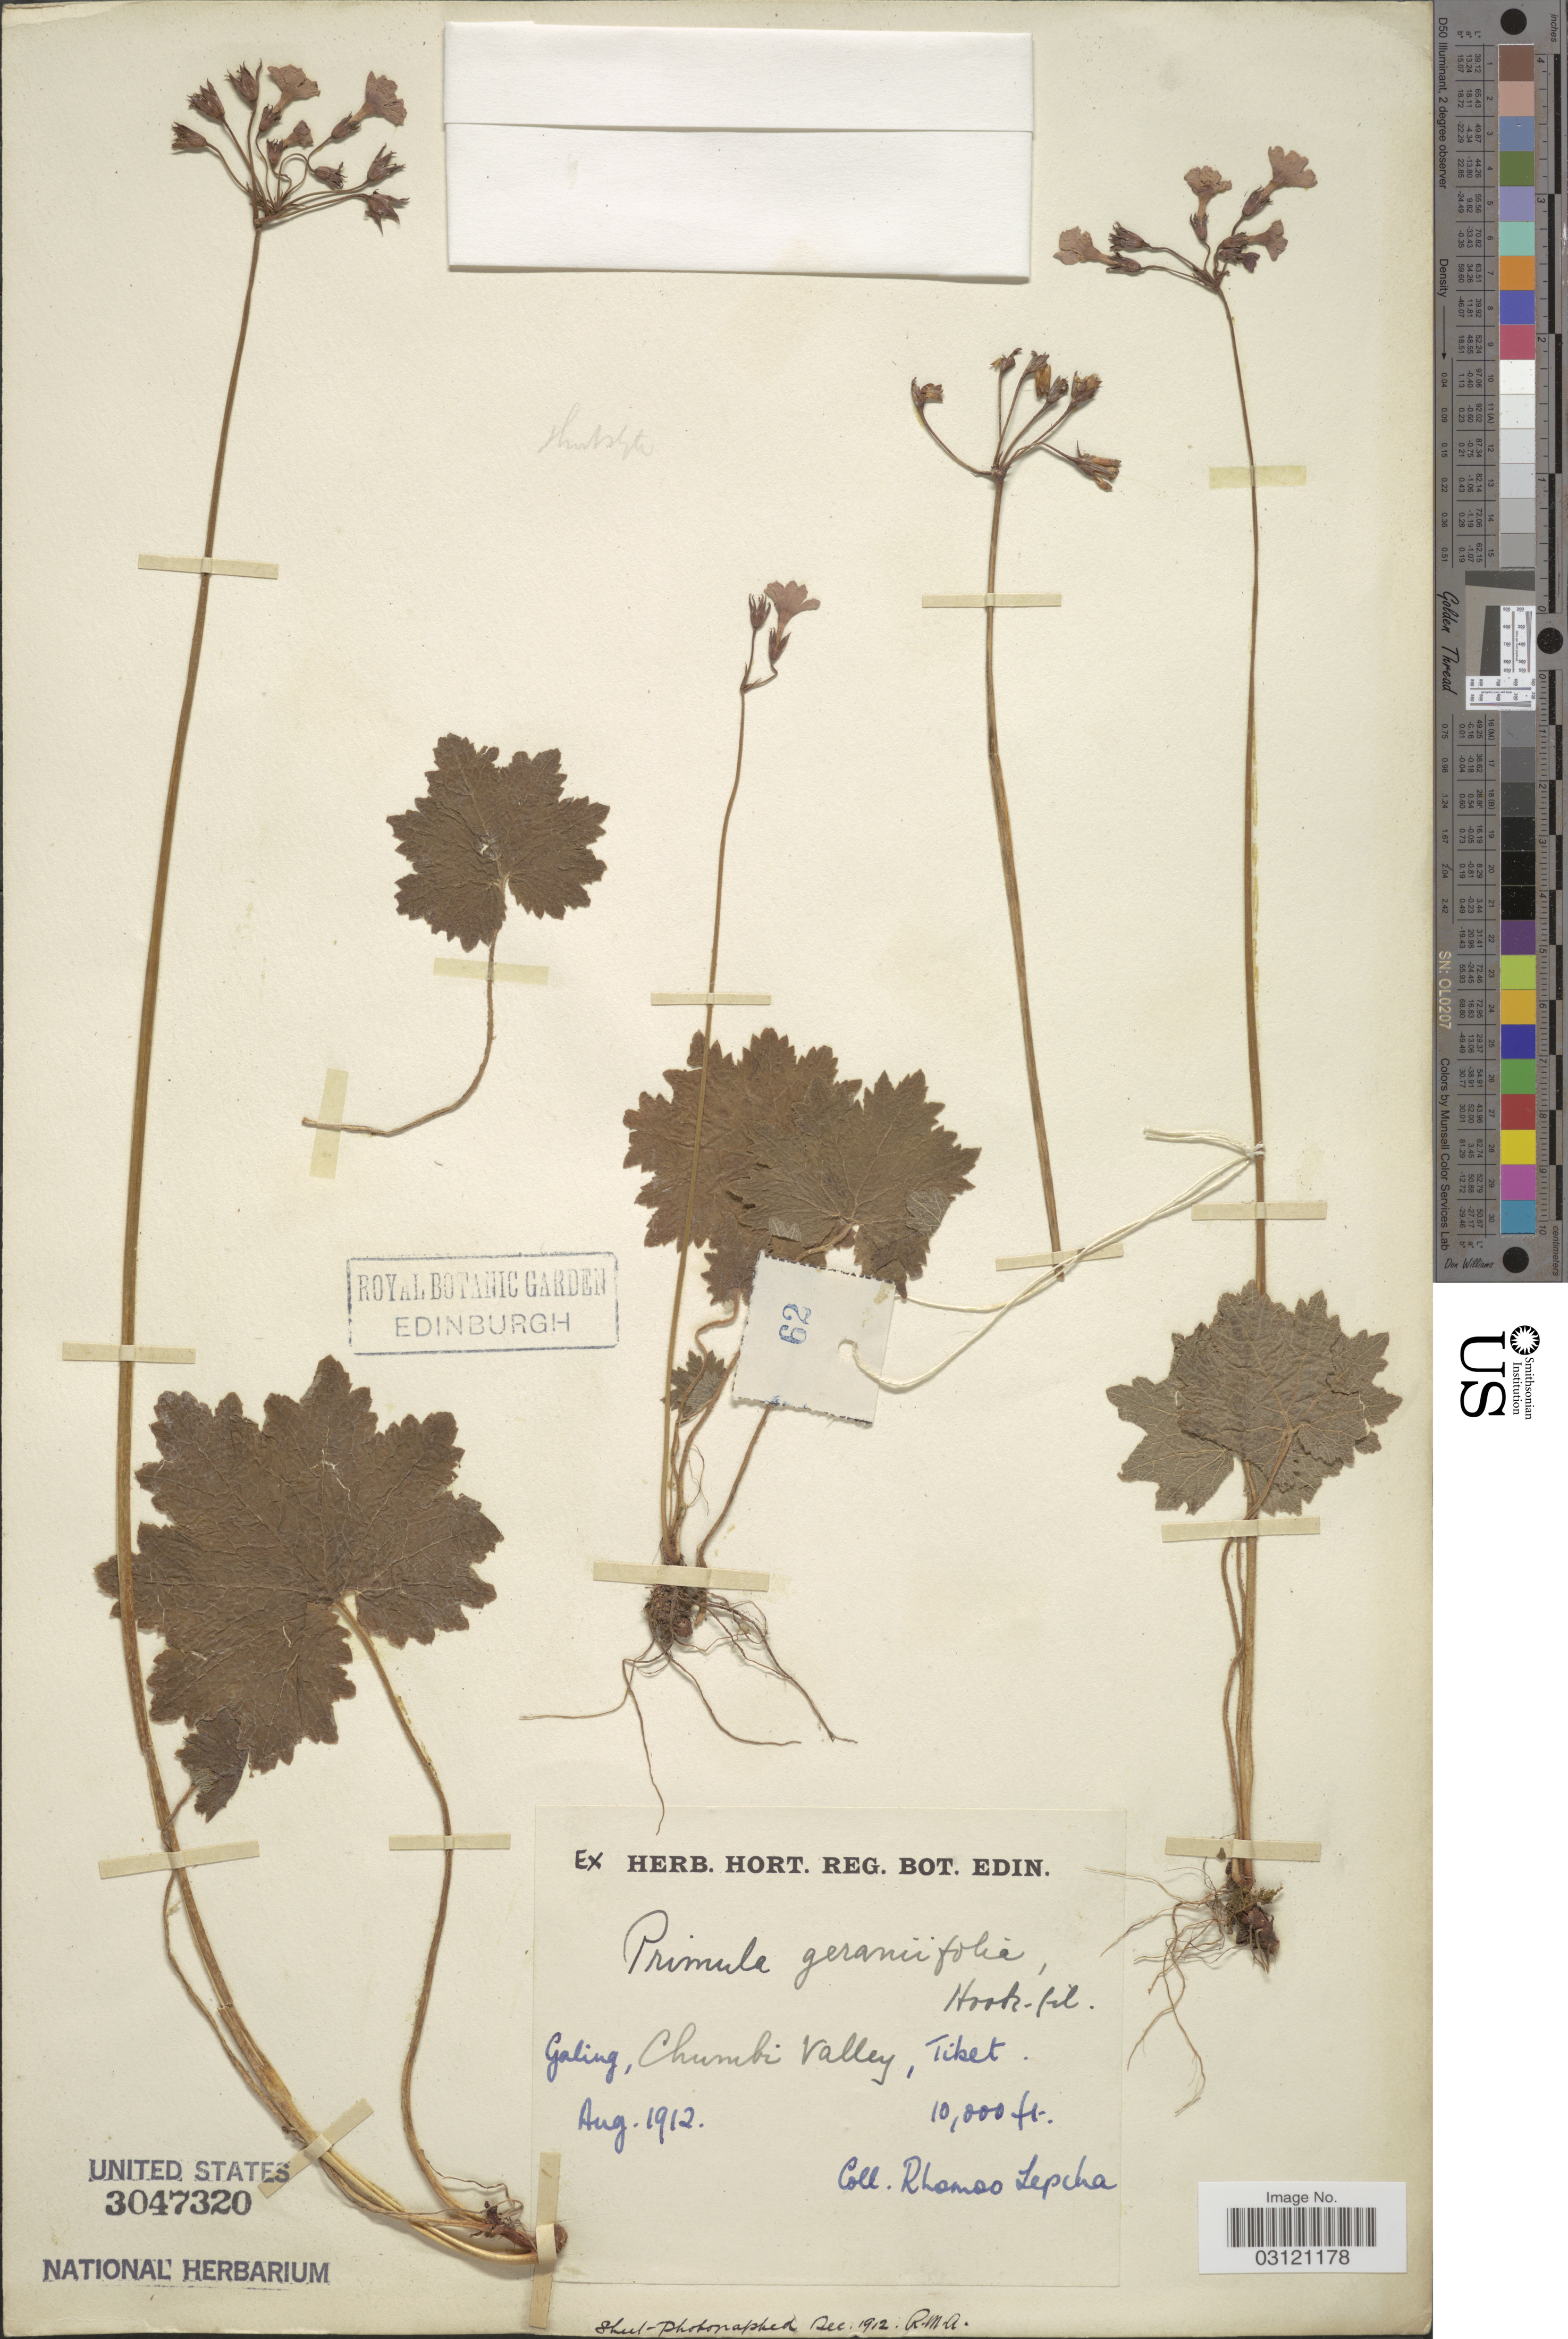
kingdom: Plantae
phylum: Tracheophyta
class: Magnoliopsida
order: Ericales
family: Primulaceae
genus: Primula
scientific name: Primula geraniifolia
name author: Hook. f.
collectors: R. Lepcha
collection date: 1912-08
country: China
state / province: Xizang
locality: Galing, Chumbi Valley, Tibet.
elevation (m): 3048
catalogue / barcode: US 3047320